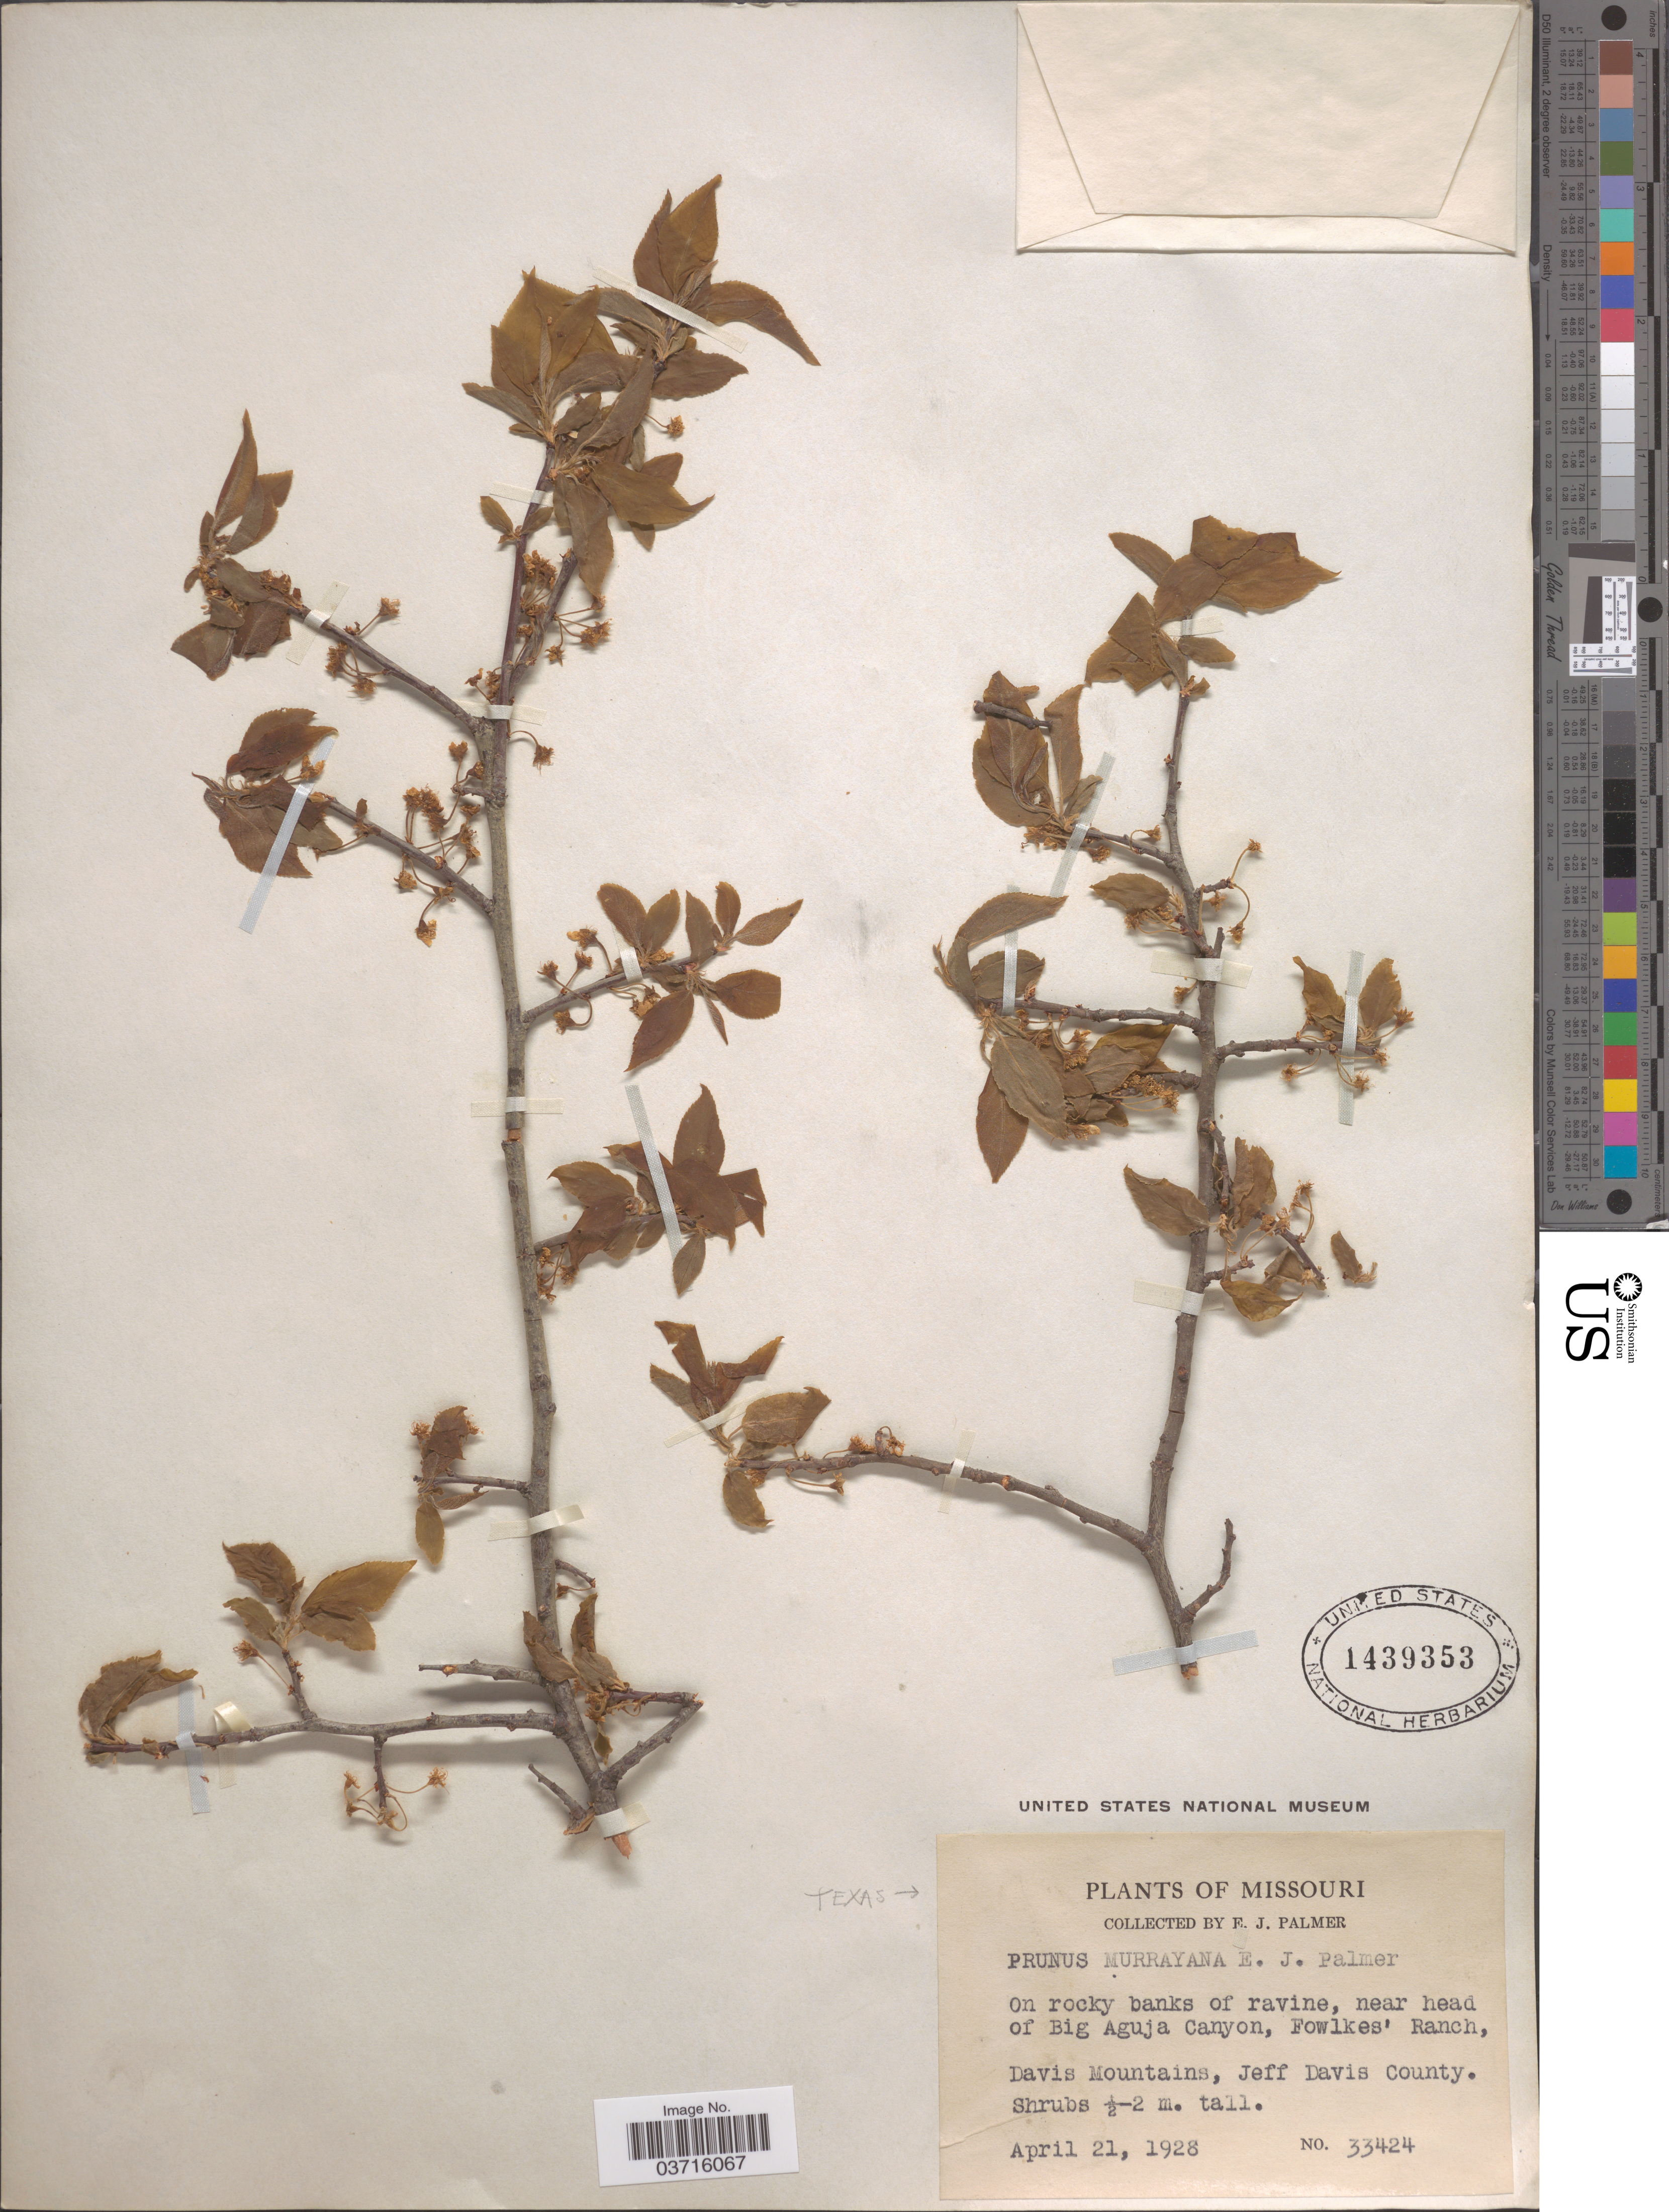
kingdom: Plantae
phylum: Tracheophyta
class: Magnoliopsida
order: Rosales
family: Rosaceae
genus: Prunus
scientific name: Prunus murrayana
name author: E.J. Palmer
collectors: E. J. Palmer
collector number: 33424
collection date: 1928-04-21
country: United States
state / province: Missouri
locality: On rocky banks of ravine, near head of Big Aguja Canyon, Fowlkes' Ranch. Davis Mountains, Jeff Davis County.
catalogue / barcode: US 1439353